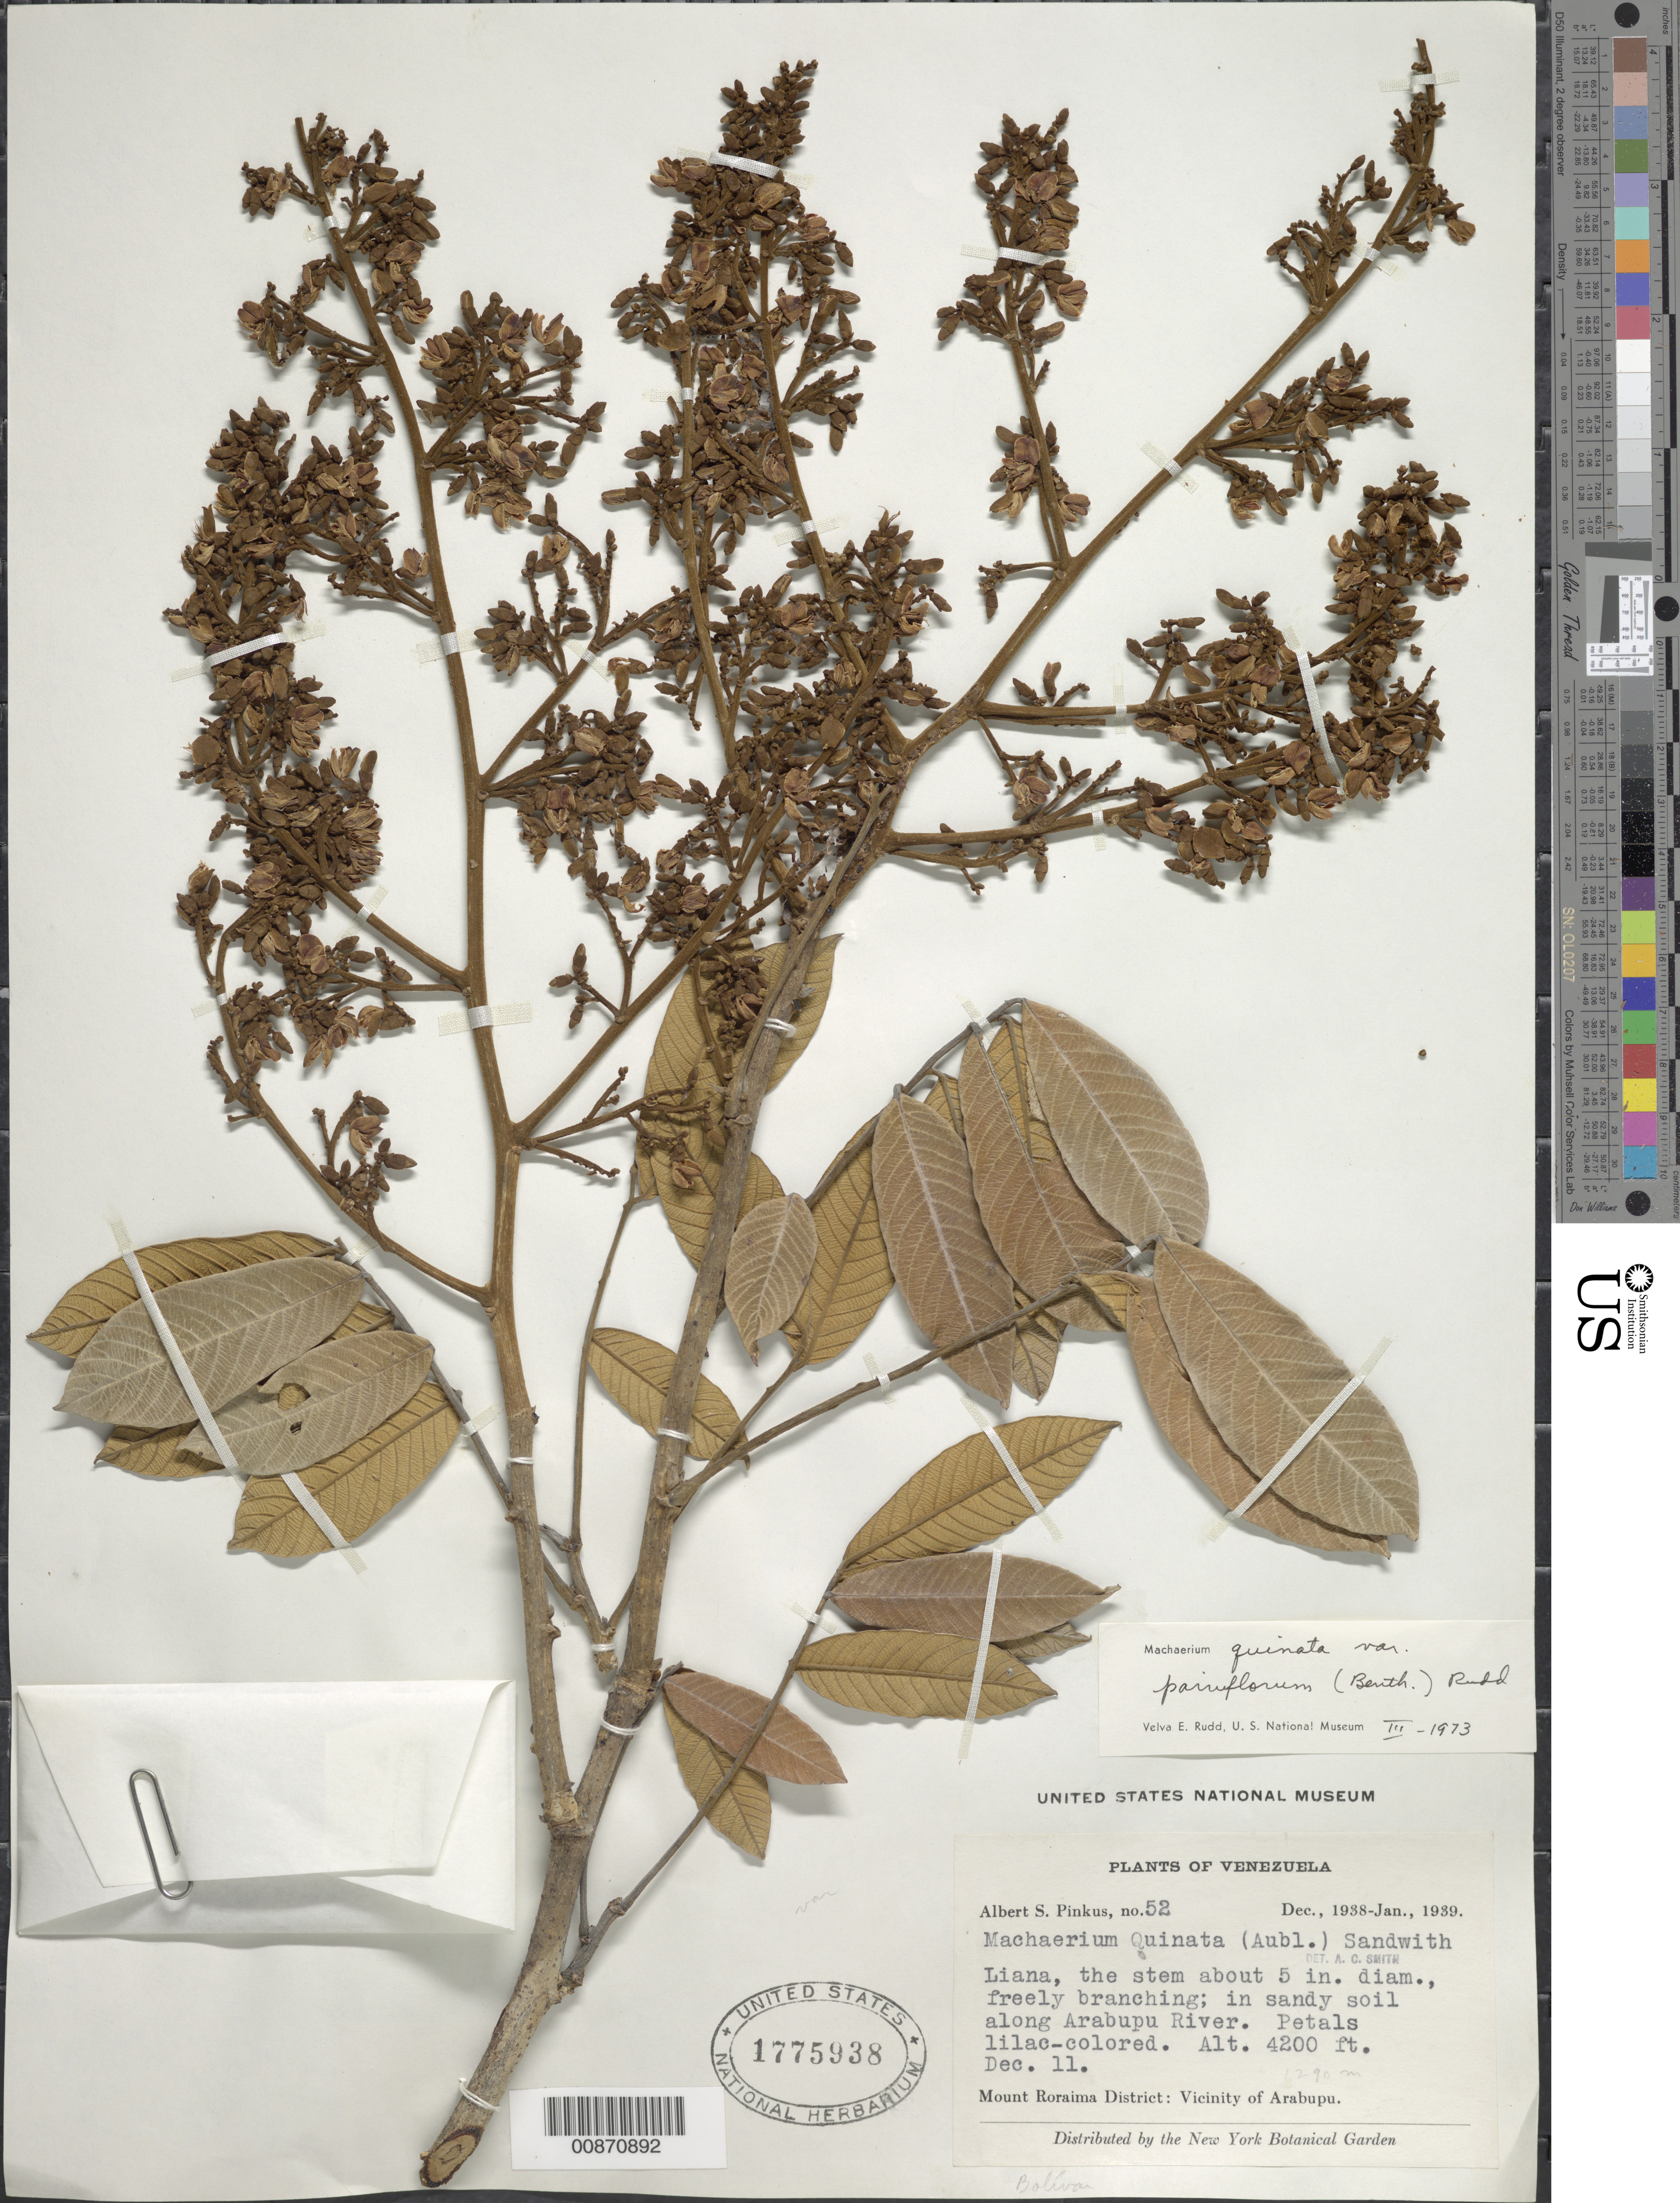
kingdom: Plantae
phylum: Tracheophyta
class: Magnoliopsida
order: Fabales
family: Fabaceae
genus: Machaerium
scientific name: Machaerium quinatum var. parviflorum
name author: (Benth.) Rudd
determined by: Rudd, V. E.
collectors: A. Pinkus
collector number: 52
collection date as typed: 11-Dec-38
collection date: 1938-12-11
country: Venezuela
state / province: Bolívar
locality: Mt. Roraima District; vic of Arabupu, along Arabupu River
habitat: Sandy soil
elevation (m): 1280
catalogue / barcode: US 1775938